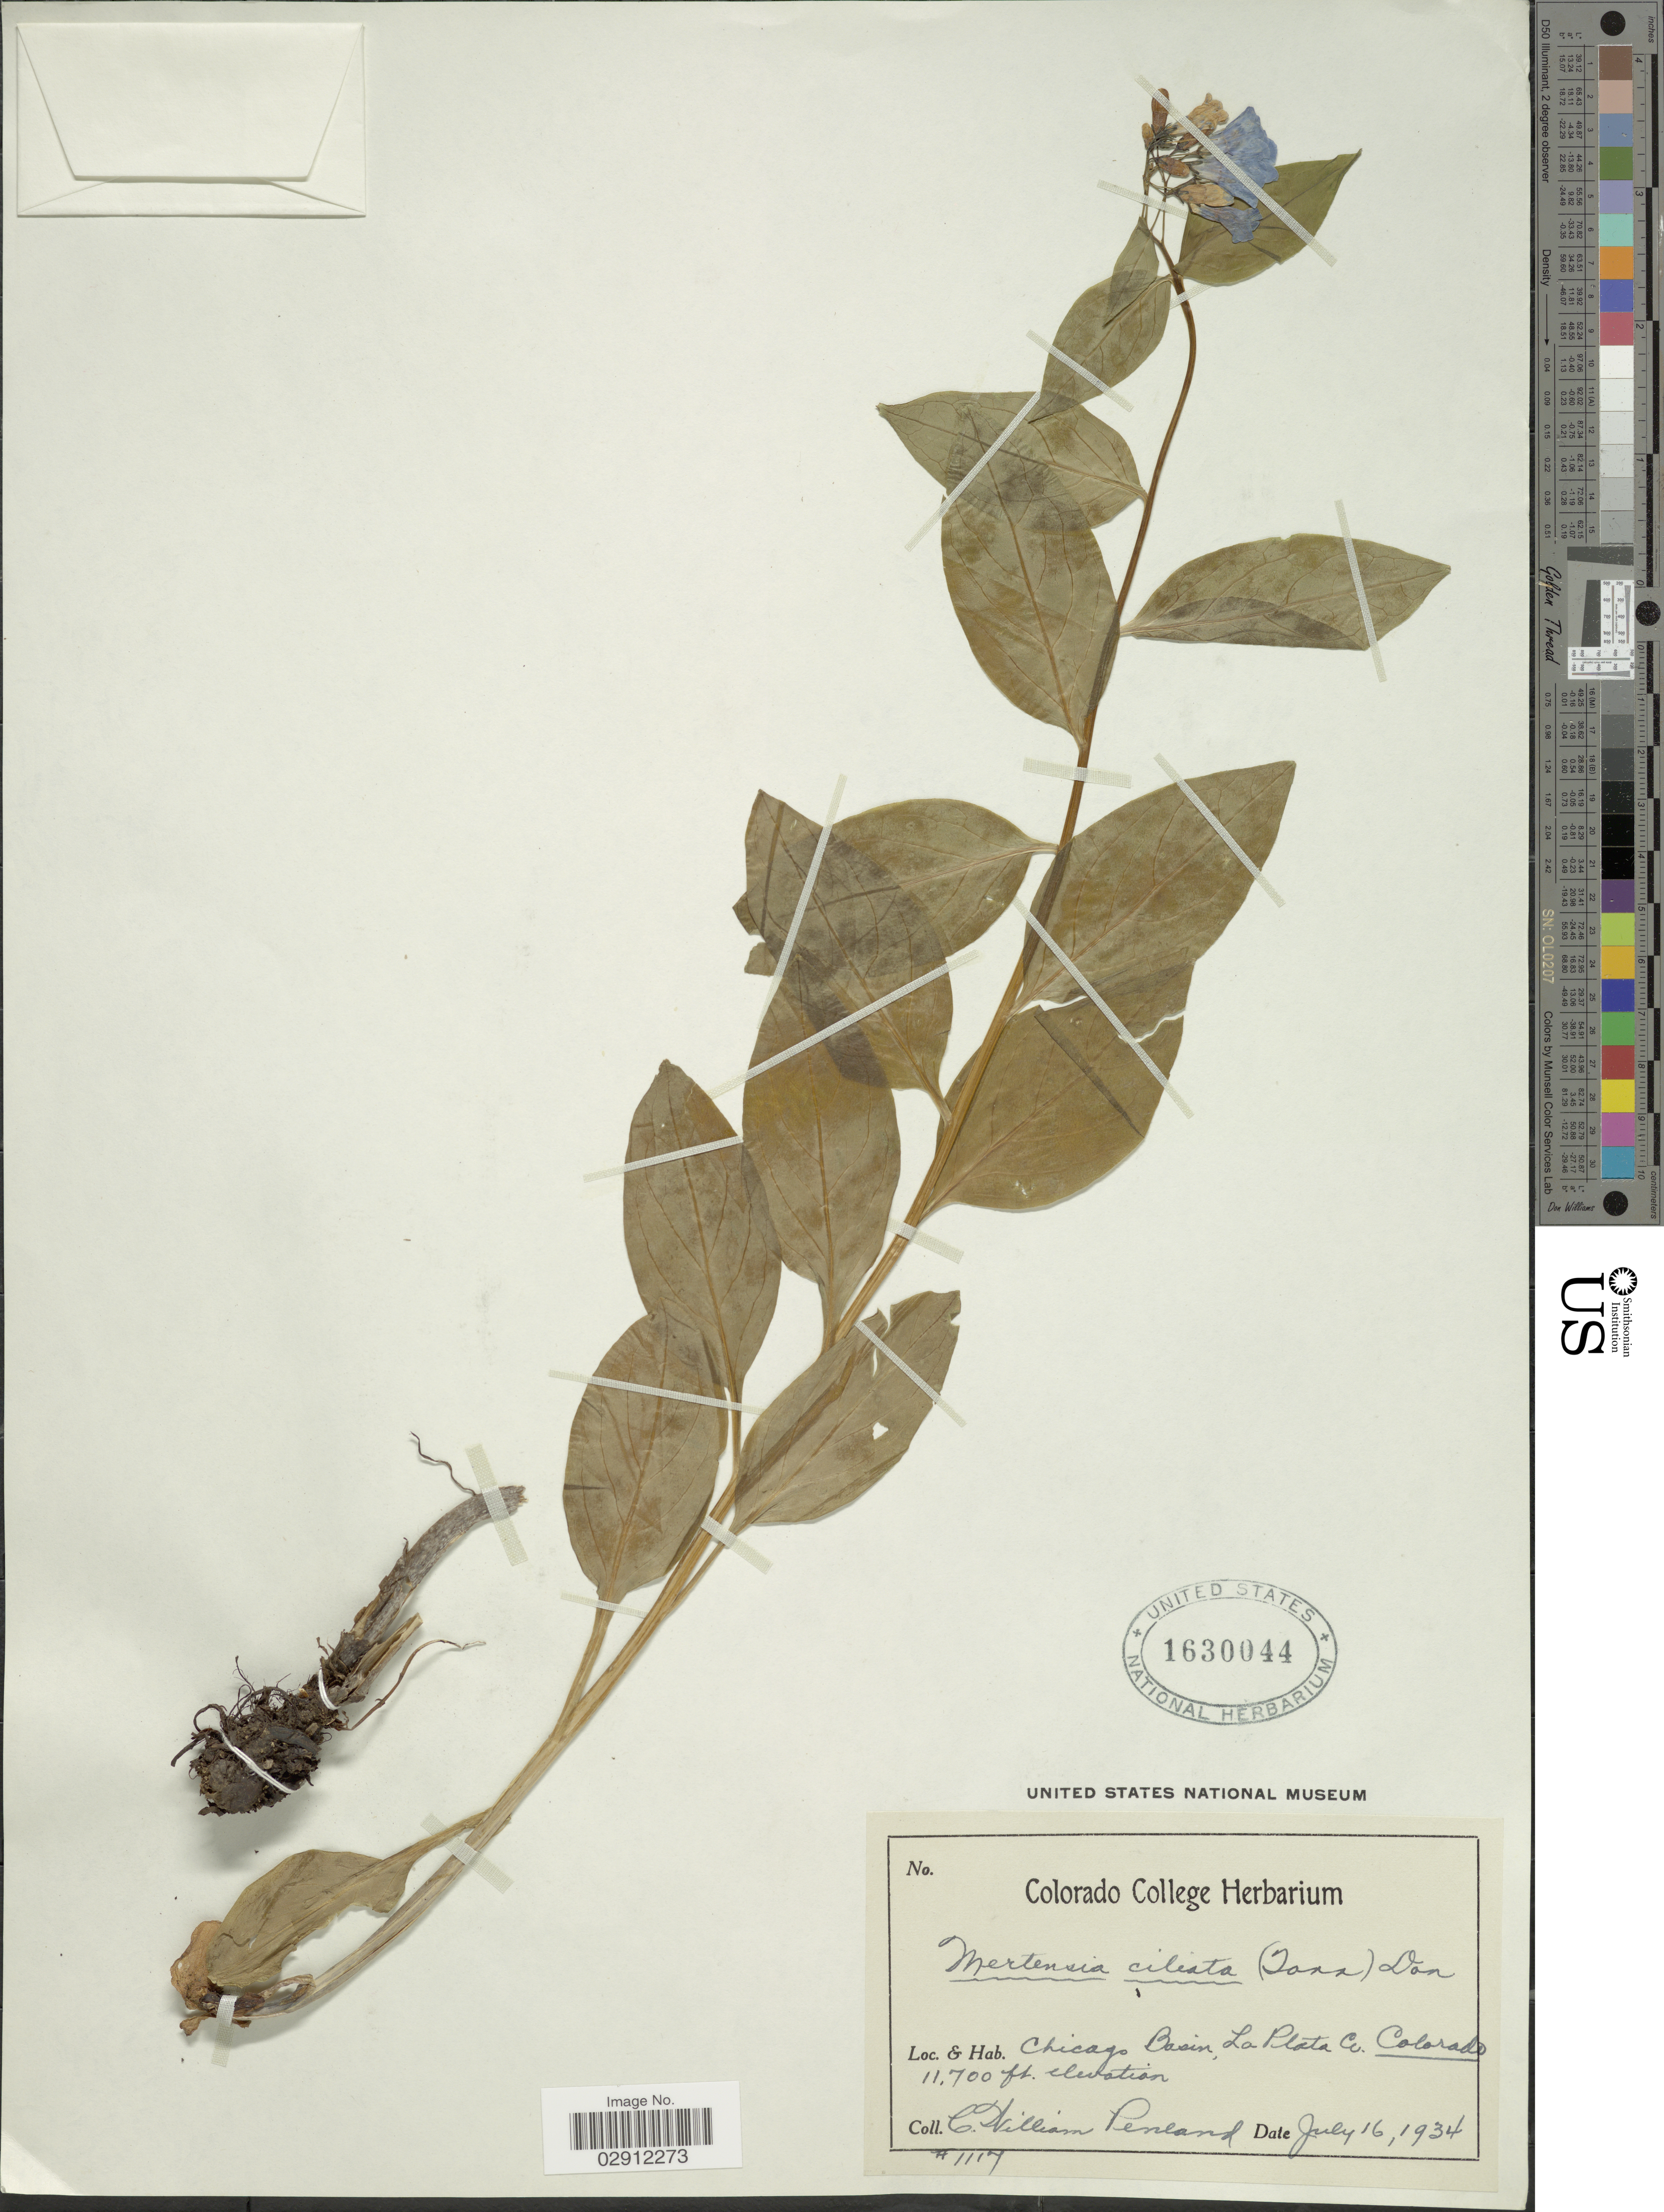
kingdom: Plantae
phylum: Tracheophyta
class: Magnoliopsida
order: Boraginales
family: Boraginaceae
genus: Mertensia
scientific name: Mertensia ciliata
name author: (James) G. Don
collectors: C. W. Penland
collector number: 1117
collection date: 1934-07-16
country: United States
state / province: Colorado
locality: Chicago Basin, La Plata Co.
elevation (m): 3566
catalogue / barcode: US 1630044